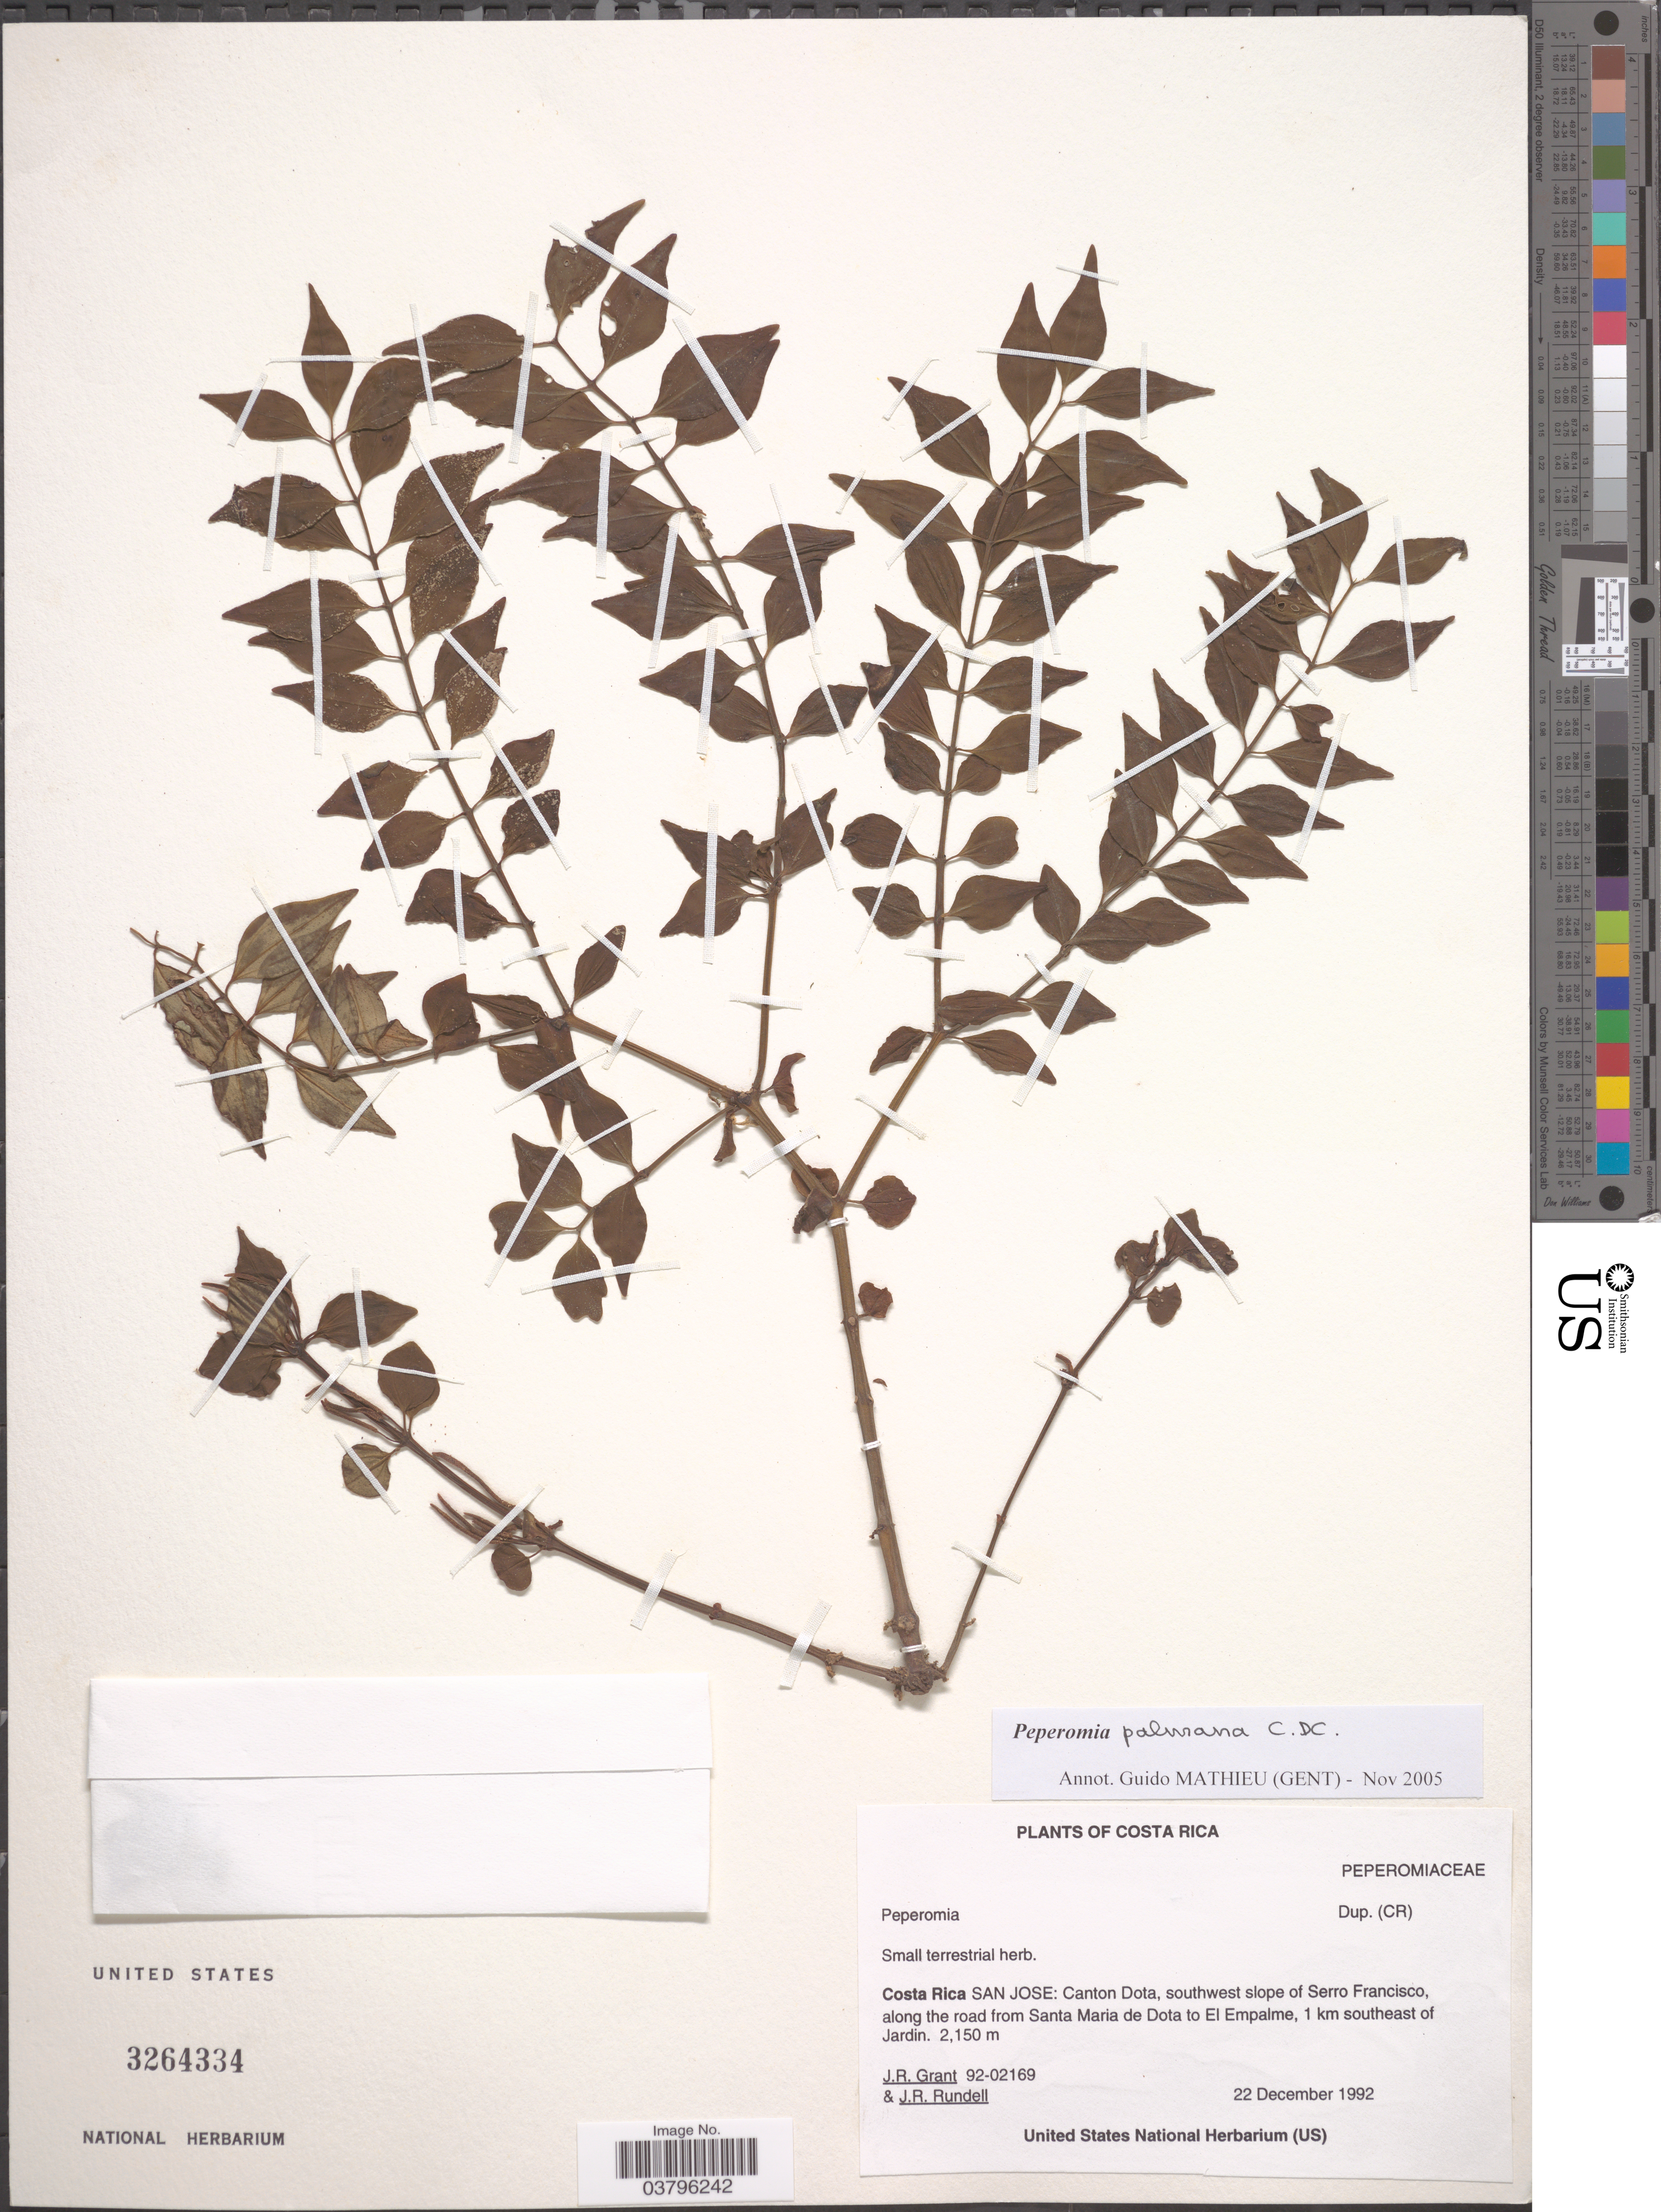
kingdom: Plantae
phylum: Tracheophyta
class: Magnoliopsida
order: Piperales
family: Piperaceae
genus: Peperomia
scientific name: Peperomia palmana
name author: C. DC.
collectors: J. Grant & J. R. Rundell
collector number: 92-02169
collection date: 1992-12-22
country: Costa Rica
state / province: San José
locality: Canton Dota, southwest slope of Serro Francisco, along the road from Santa Maria de Dota to El Empalme, 1 km southeast of Jardin.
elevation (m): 2150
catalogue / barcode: US 3264334